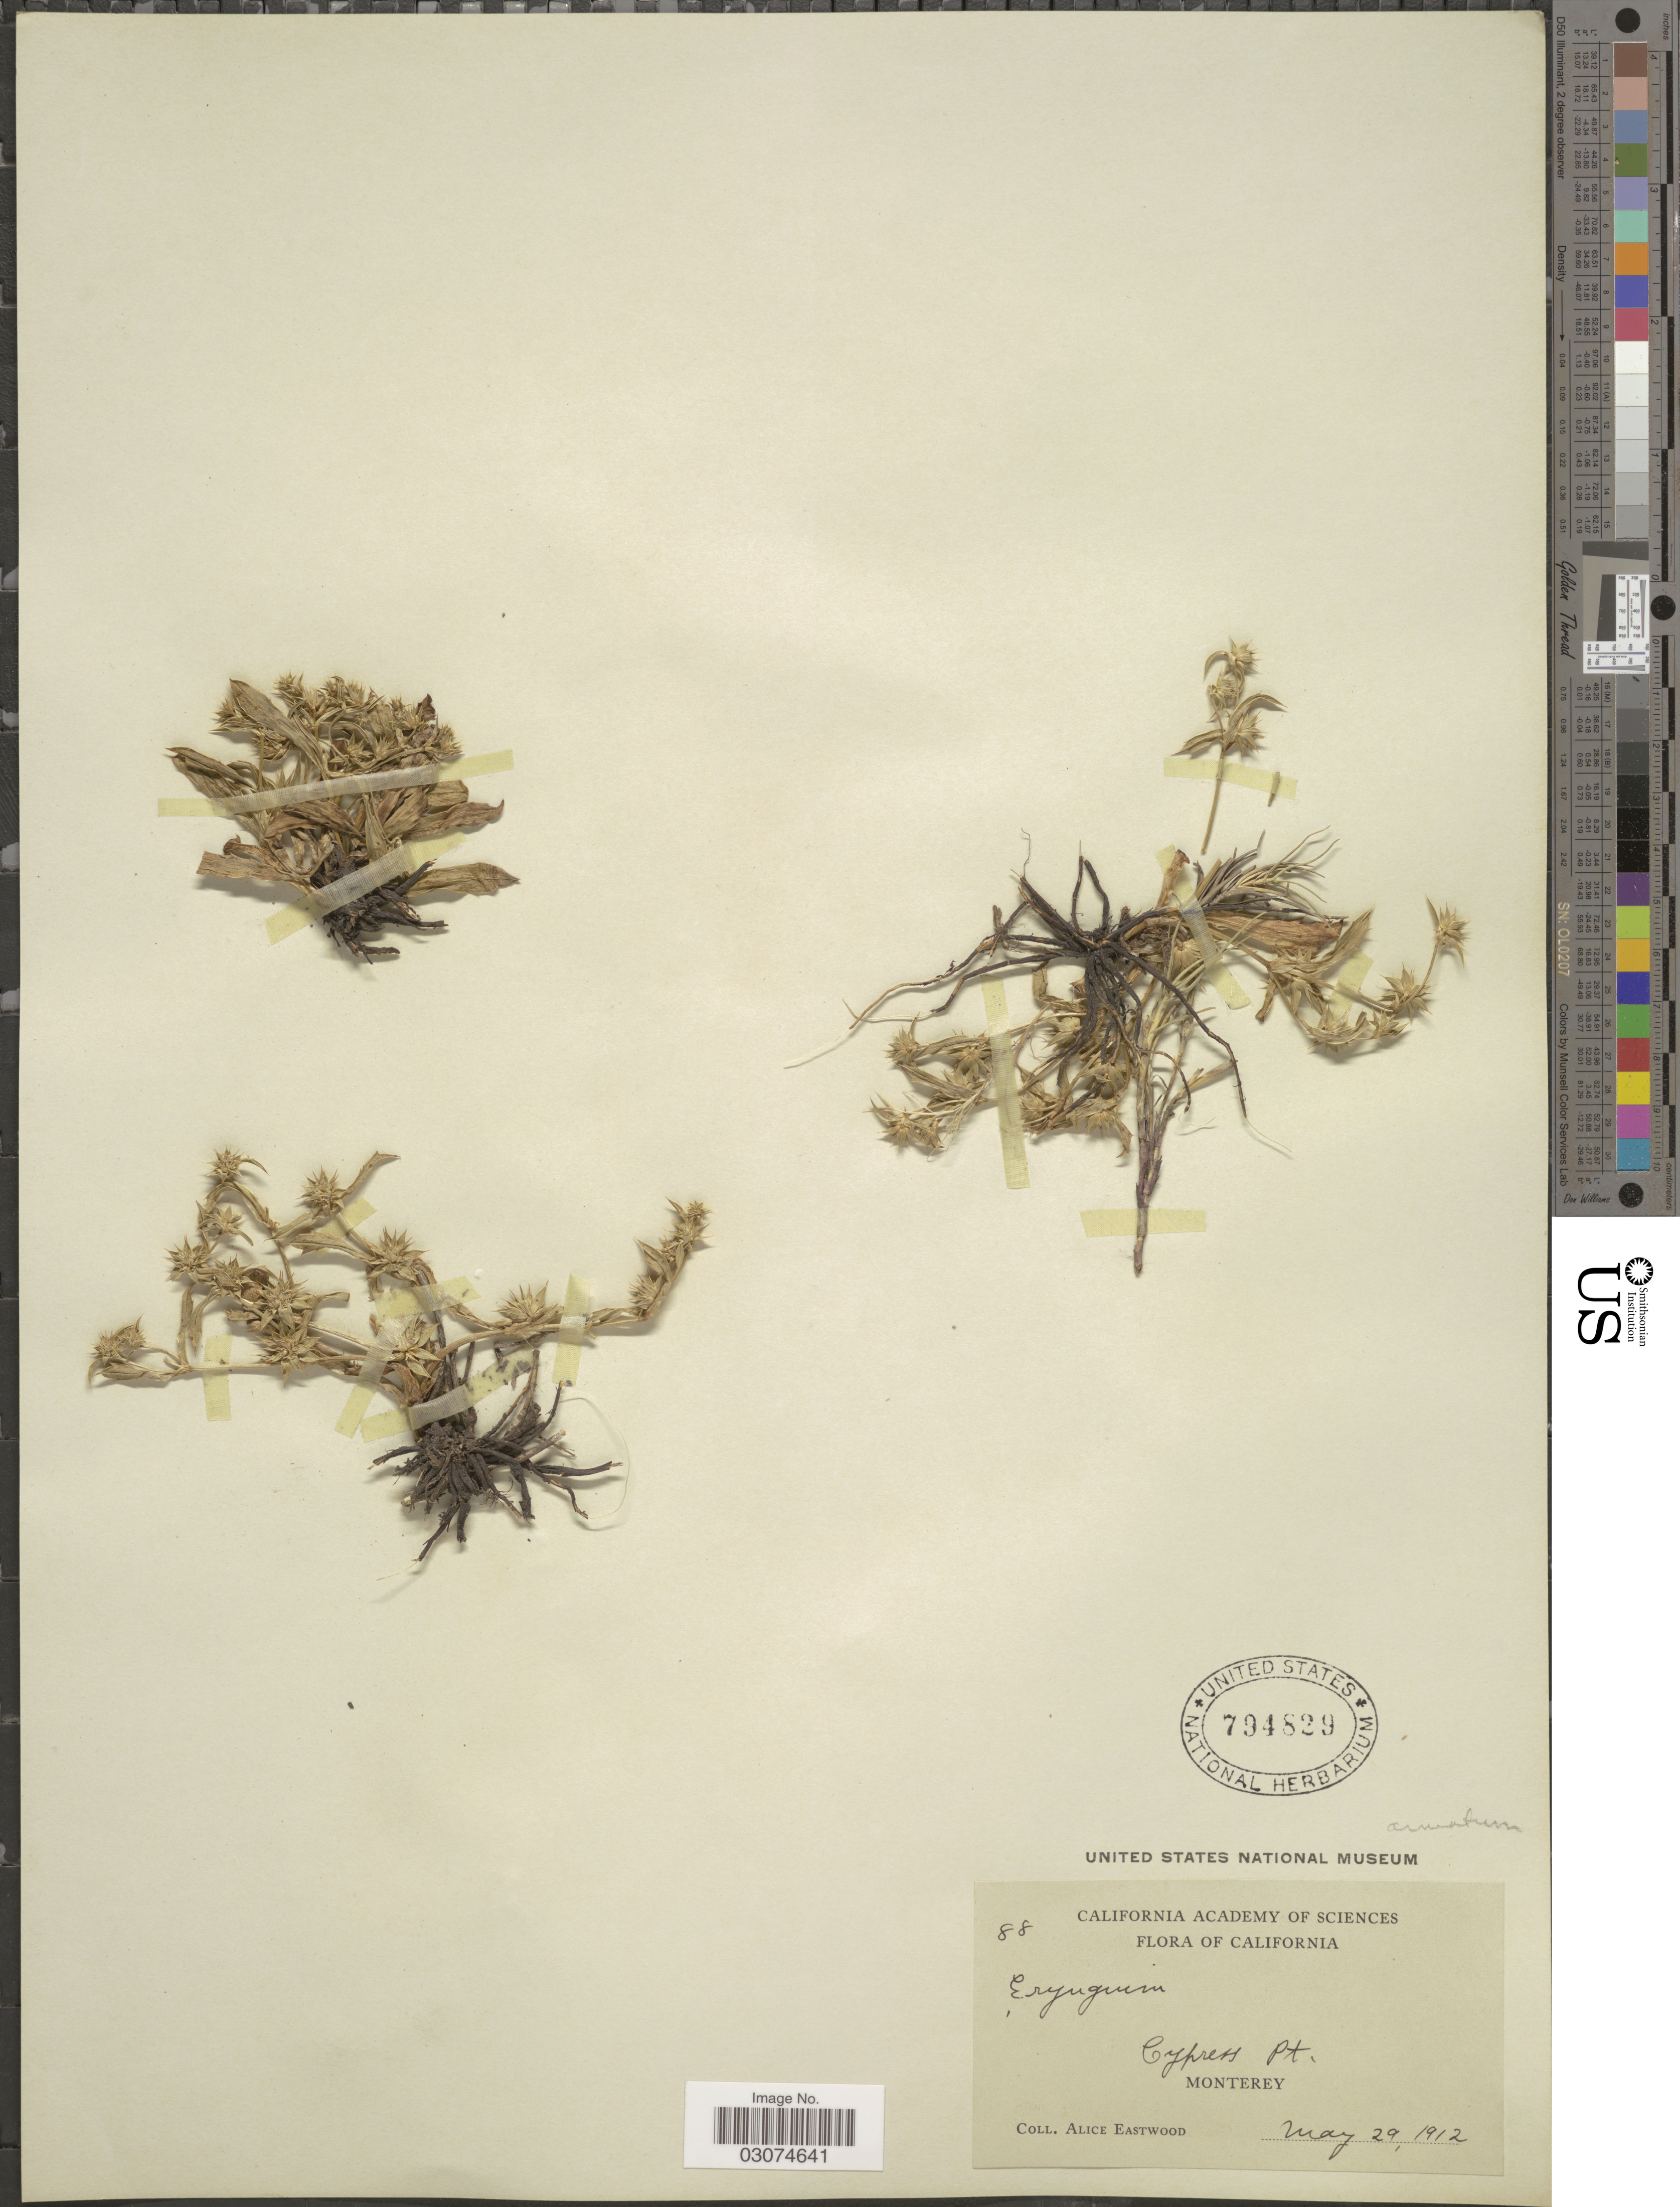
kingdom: Plantae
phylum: Tracheophyta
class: Magnoliopsida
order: Apiales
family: Apiaceae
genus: Eryngium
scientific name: Eryngium armatum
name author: (S. Watson) J.M. Coult. & Rose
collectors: A. Eastwood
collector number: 88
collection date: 1912-05-29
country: United States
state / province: California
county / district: Monterey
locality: Cypress Pt. Monterey.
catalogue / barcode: US 794829